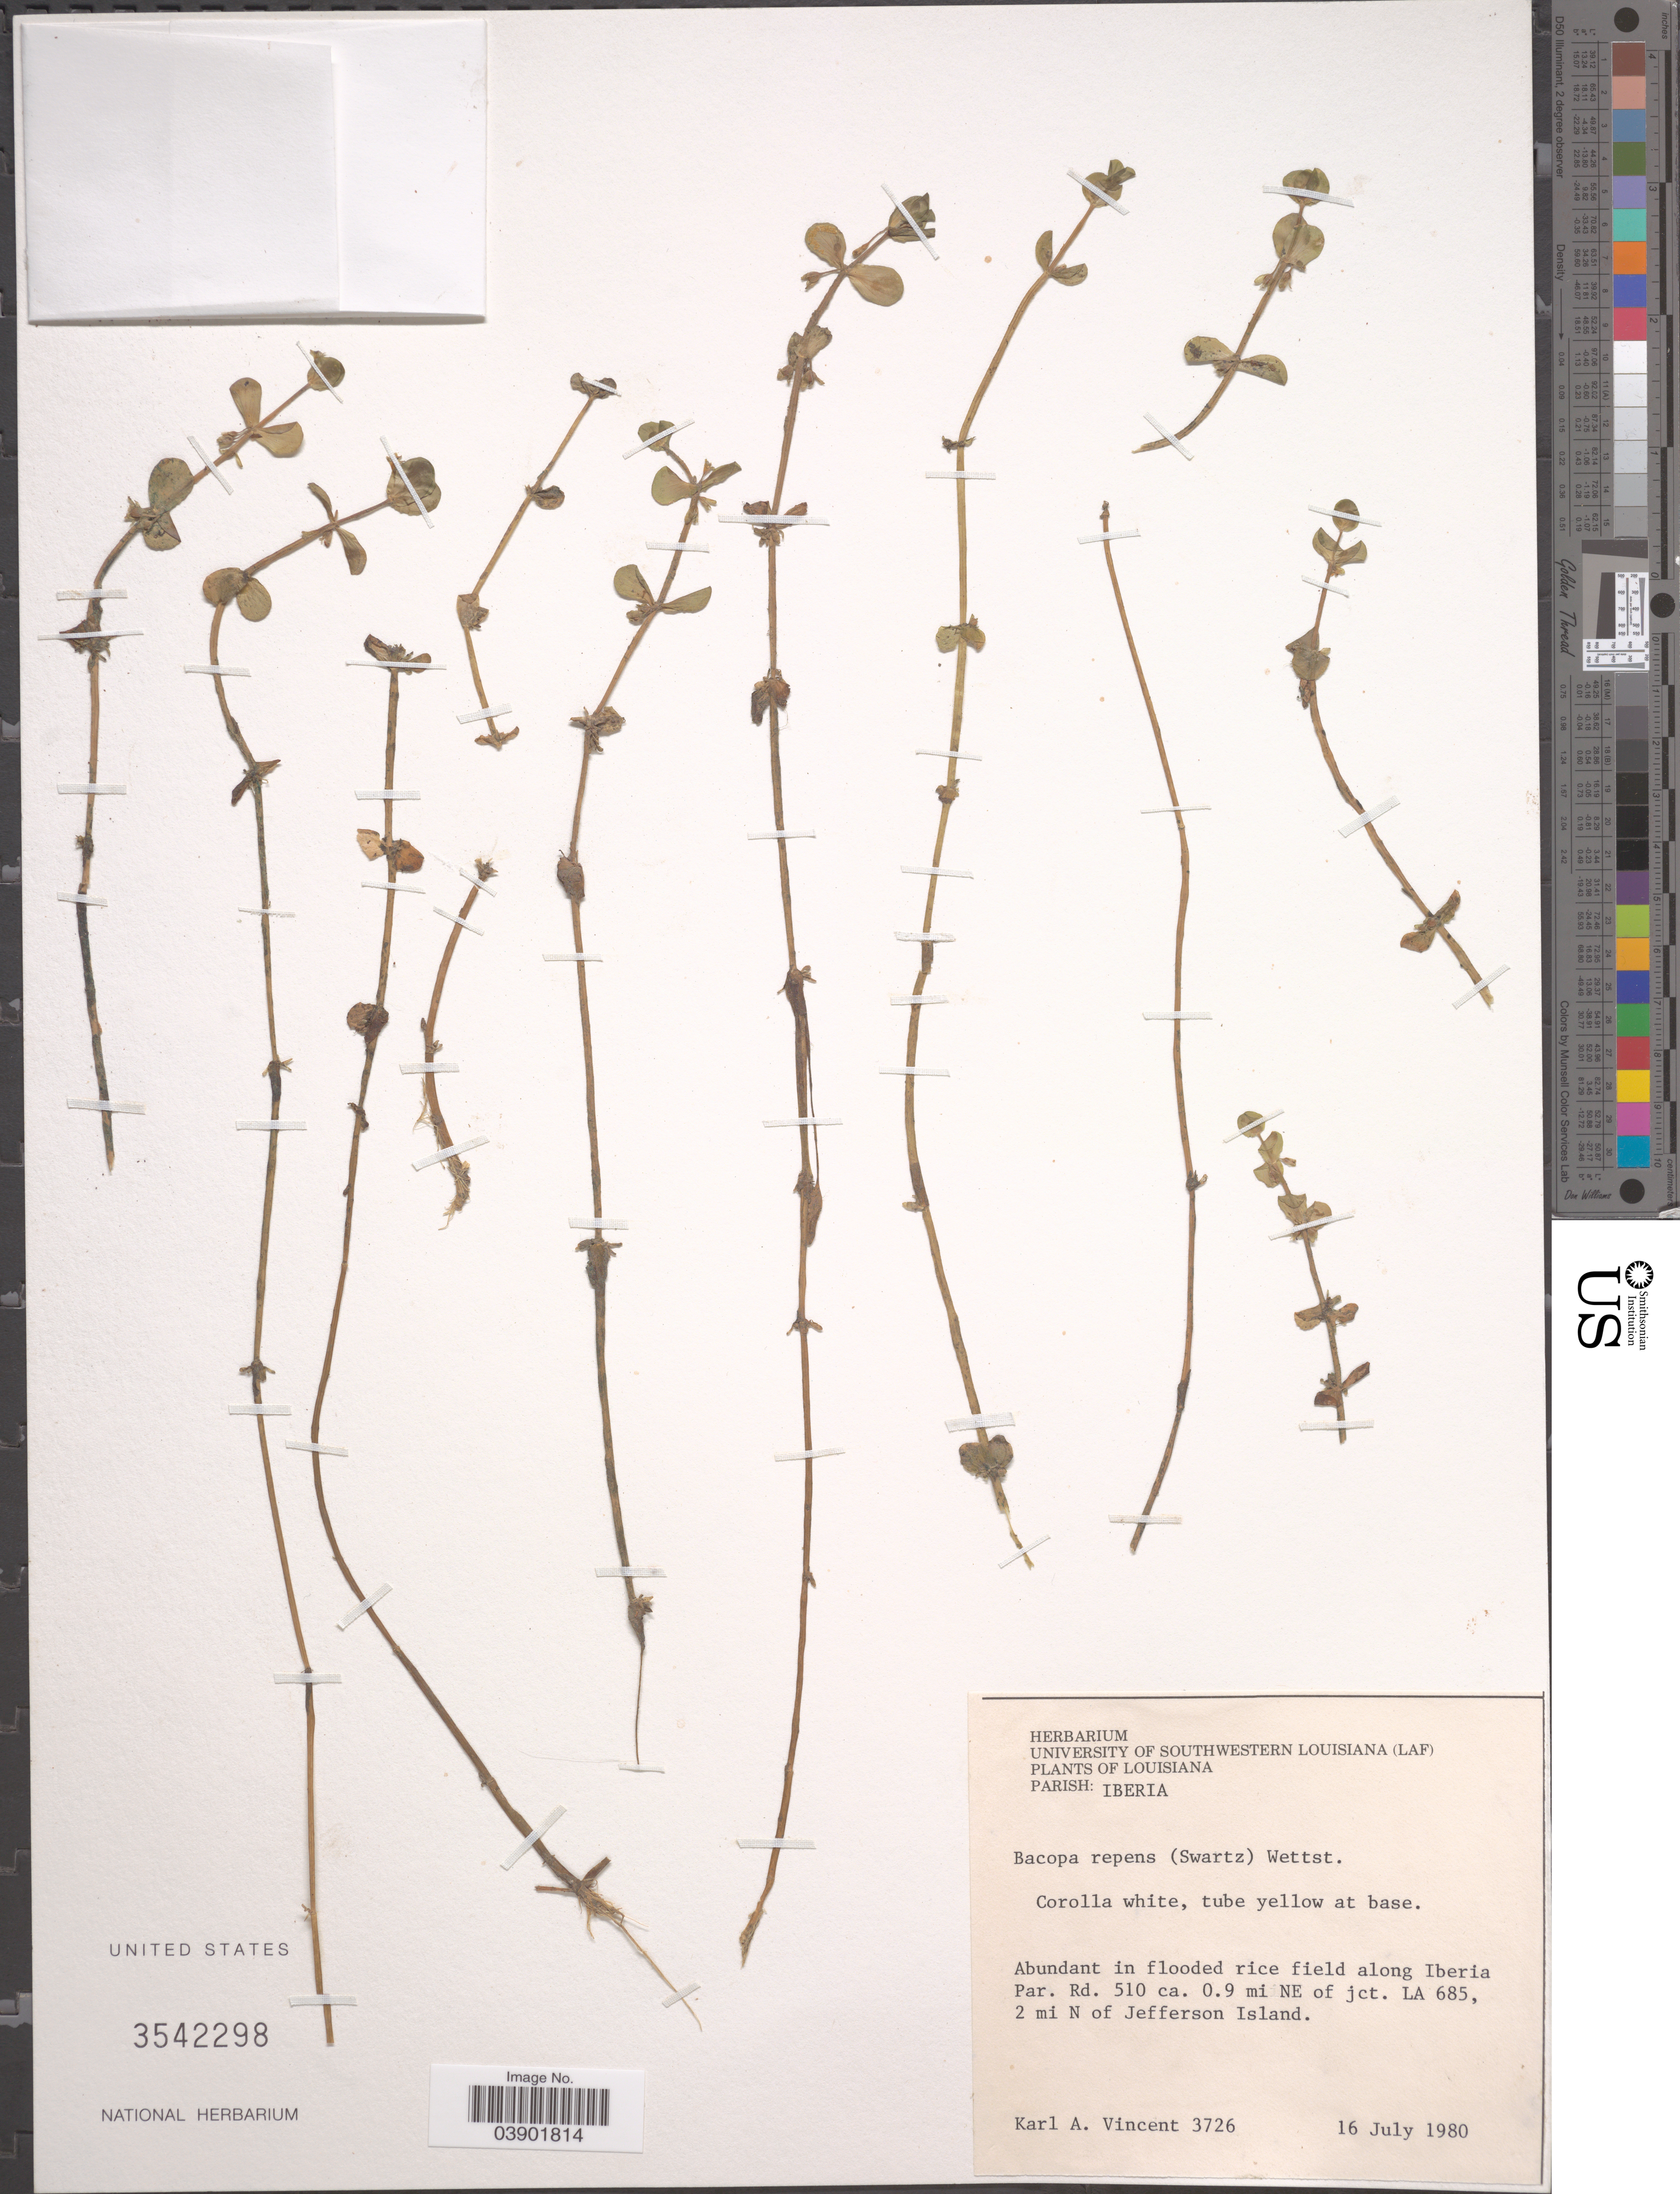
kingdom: Plantae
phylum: Tracheophyta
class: Magnoliopsida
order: Lamiales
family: Plantaginaceae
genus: Bacopa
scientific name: Bacopa repens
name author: (Sw.) Wettst.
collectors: K. Vincent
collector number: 3726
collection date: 1980-07-16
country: United States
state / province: Louisiana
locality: Parish: Iberia. Abundant in flooded rice field along Iberia Par. Rd. 510 ca. 0.9 mi NE of jct. LA 685, 2 mi N of Jefferson Island.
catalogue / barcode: US 3542298